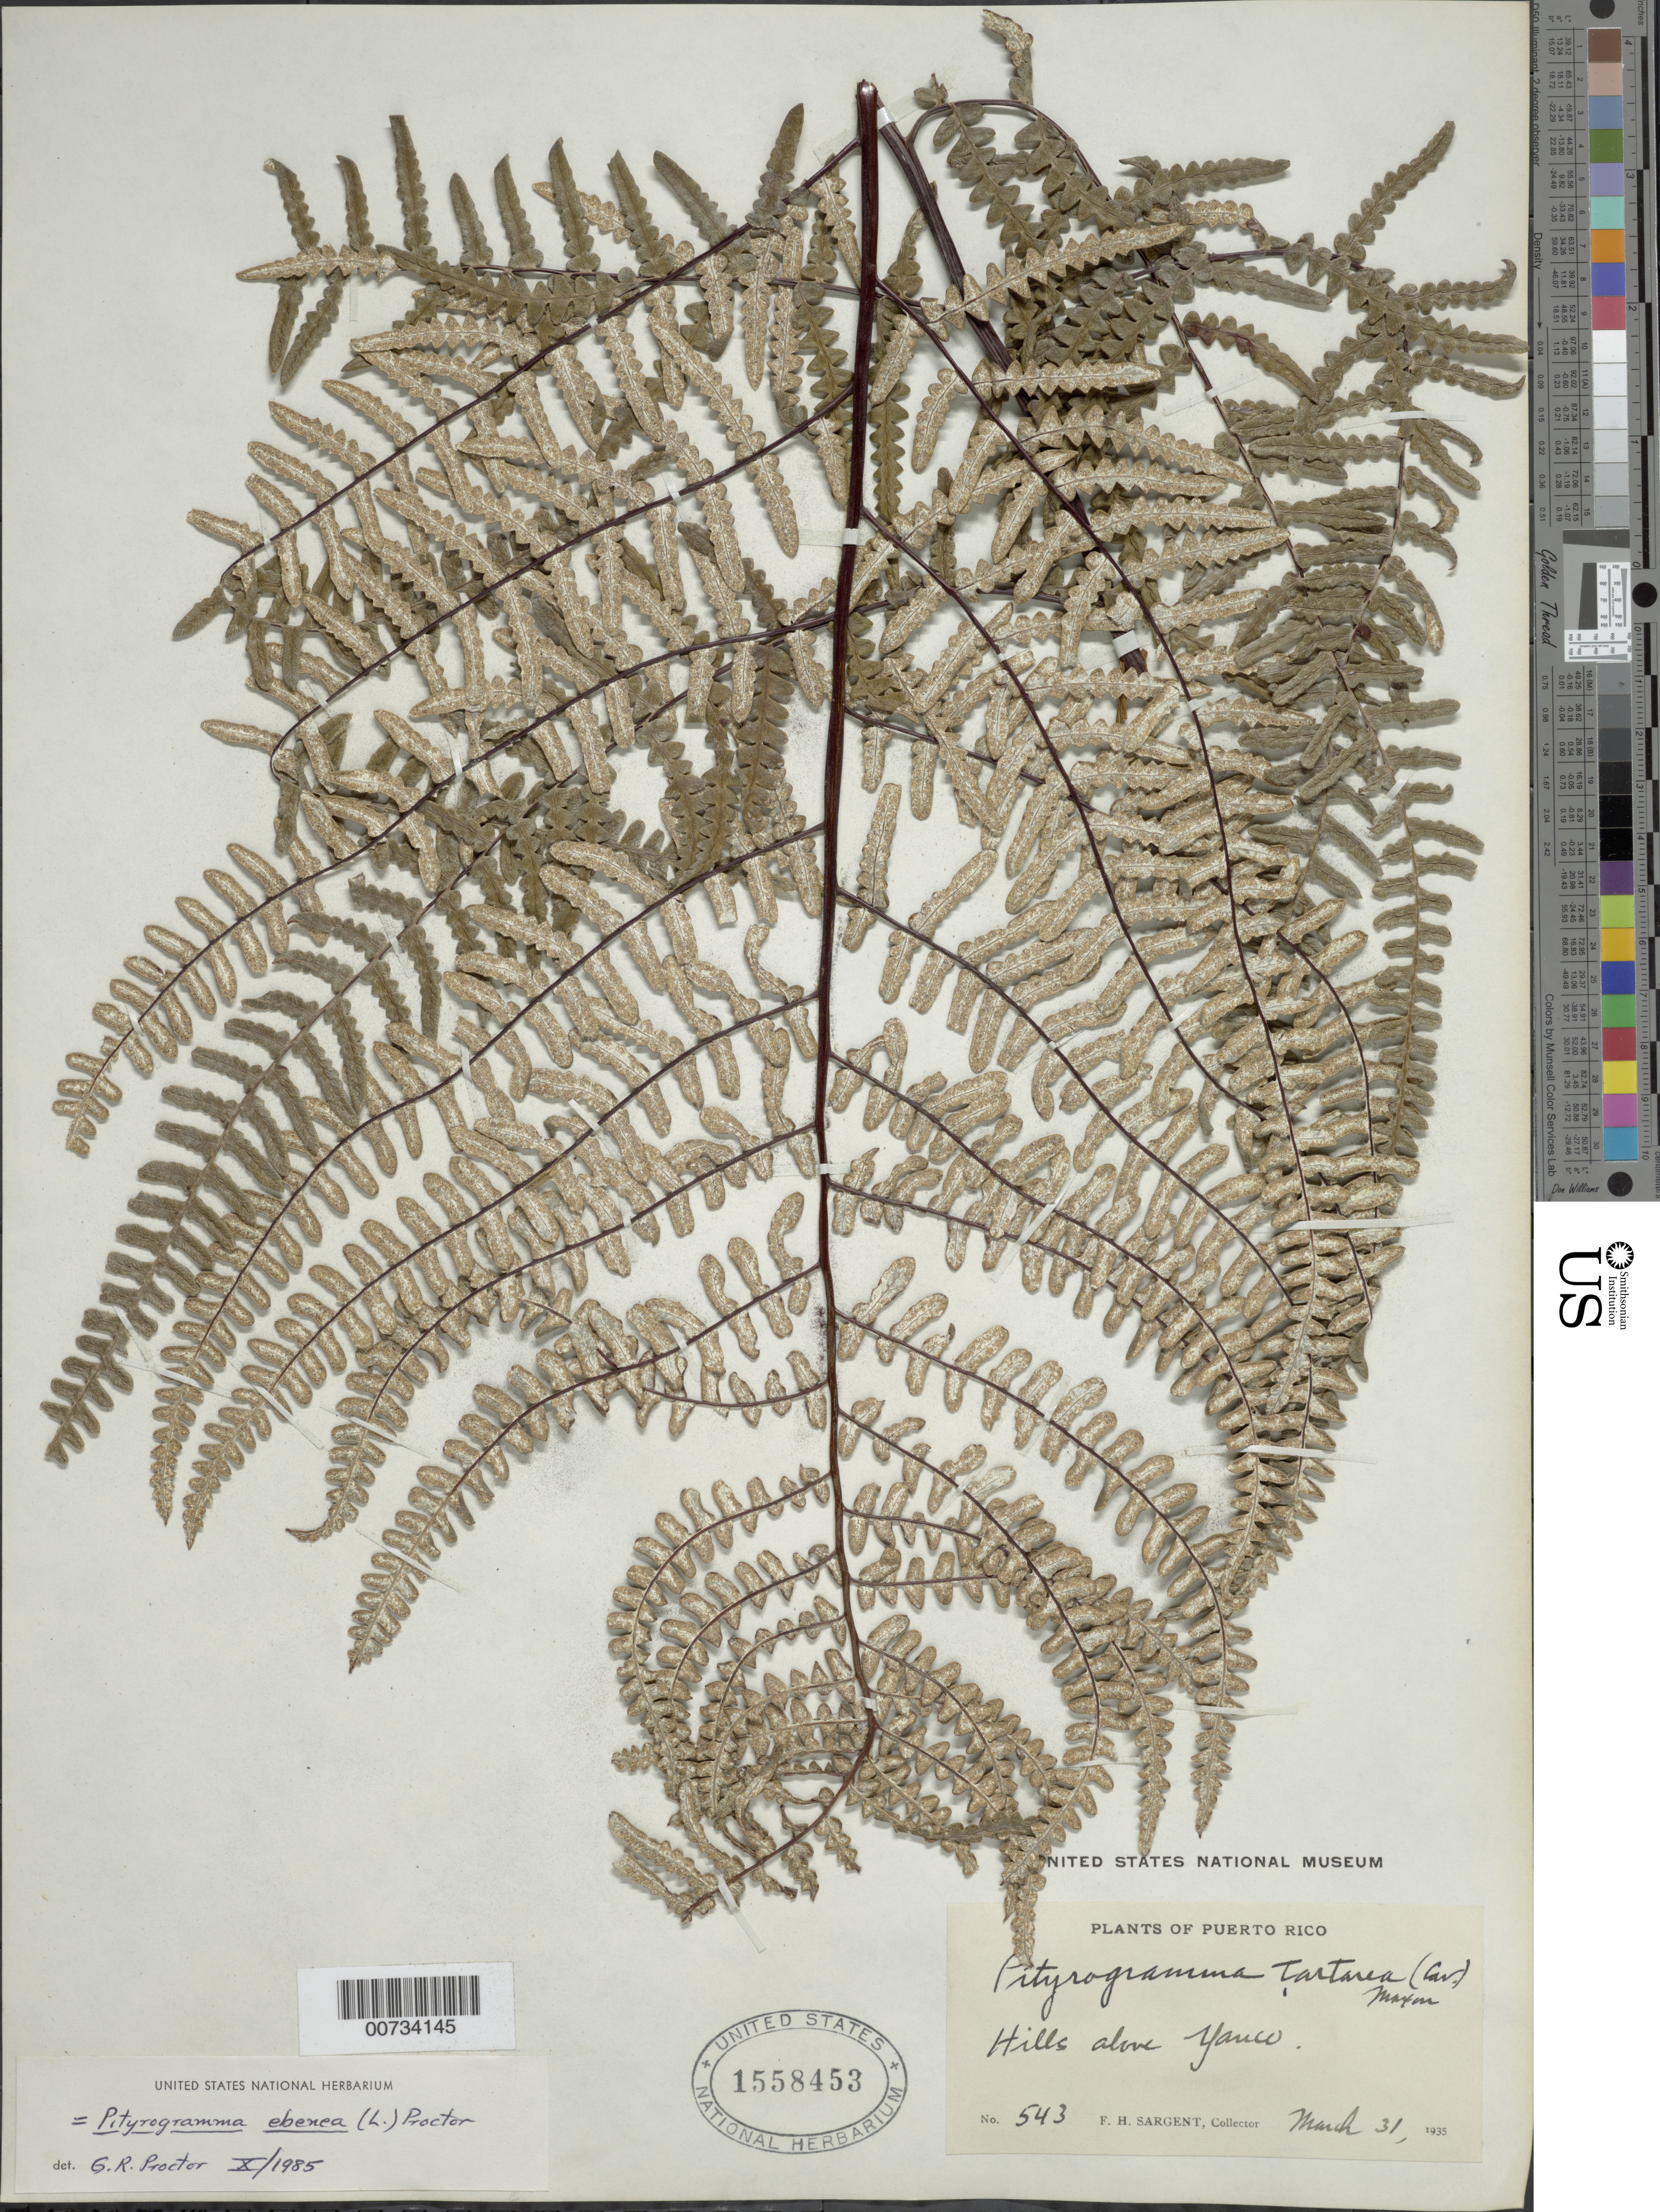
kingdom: Plantae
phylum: Tracheophyta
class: Polypodiopsida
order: Polypodiales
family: Pteridaceae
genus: Pityrogramma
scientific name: Pityrogramma ebenea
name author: (L.) Proctor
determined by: Proctor, G. R.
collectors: F. H. Sargent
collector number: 543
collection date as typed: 31 Mar 1935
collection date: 1935-03-31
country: Puerto Rico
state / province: Yauco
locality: Yauco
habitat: Hills above Yauco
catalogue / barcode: US 1558453